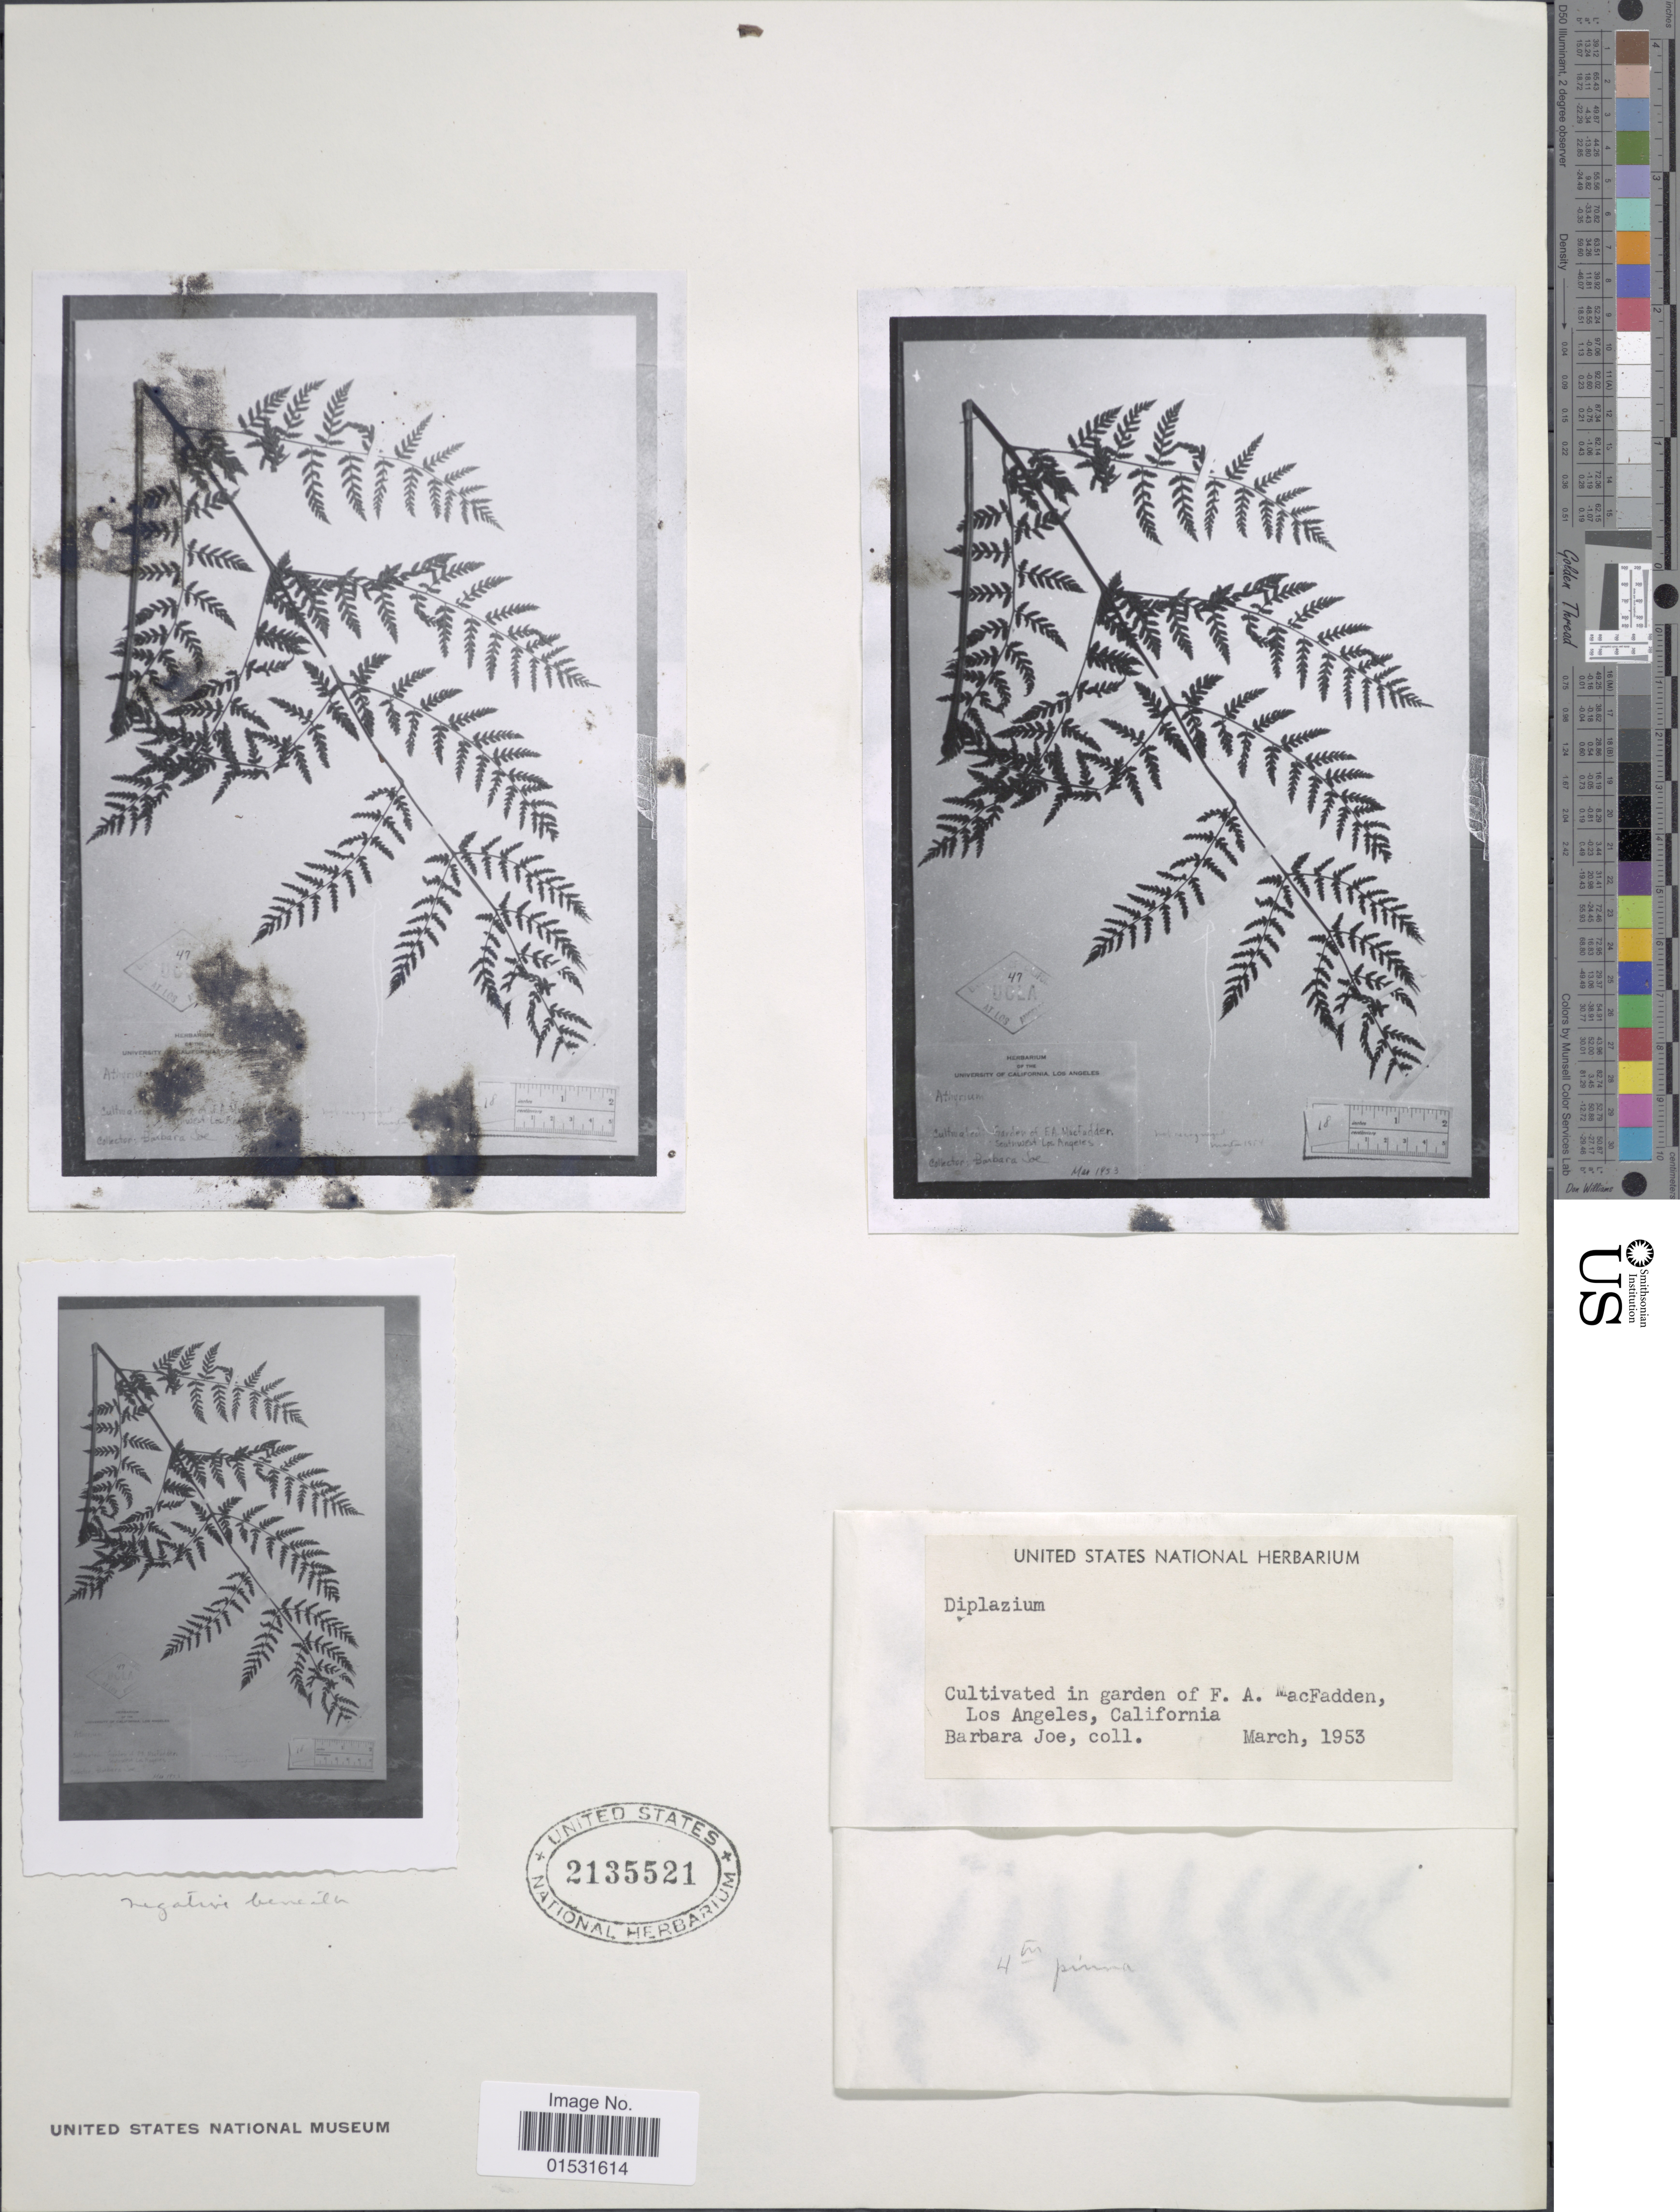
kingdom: Plantae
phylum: Tracheophyta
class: Polypodiopsida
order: Polypodiales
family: Athyriaceae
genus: Diplazium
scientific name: Diplazium sp.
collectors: B. Joe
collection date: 1953-03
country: United States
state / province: California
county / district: Los Angeles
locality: In garden of F. A. MacFadden, Los Angeles.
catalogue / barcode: US 2135521